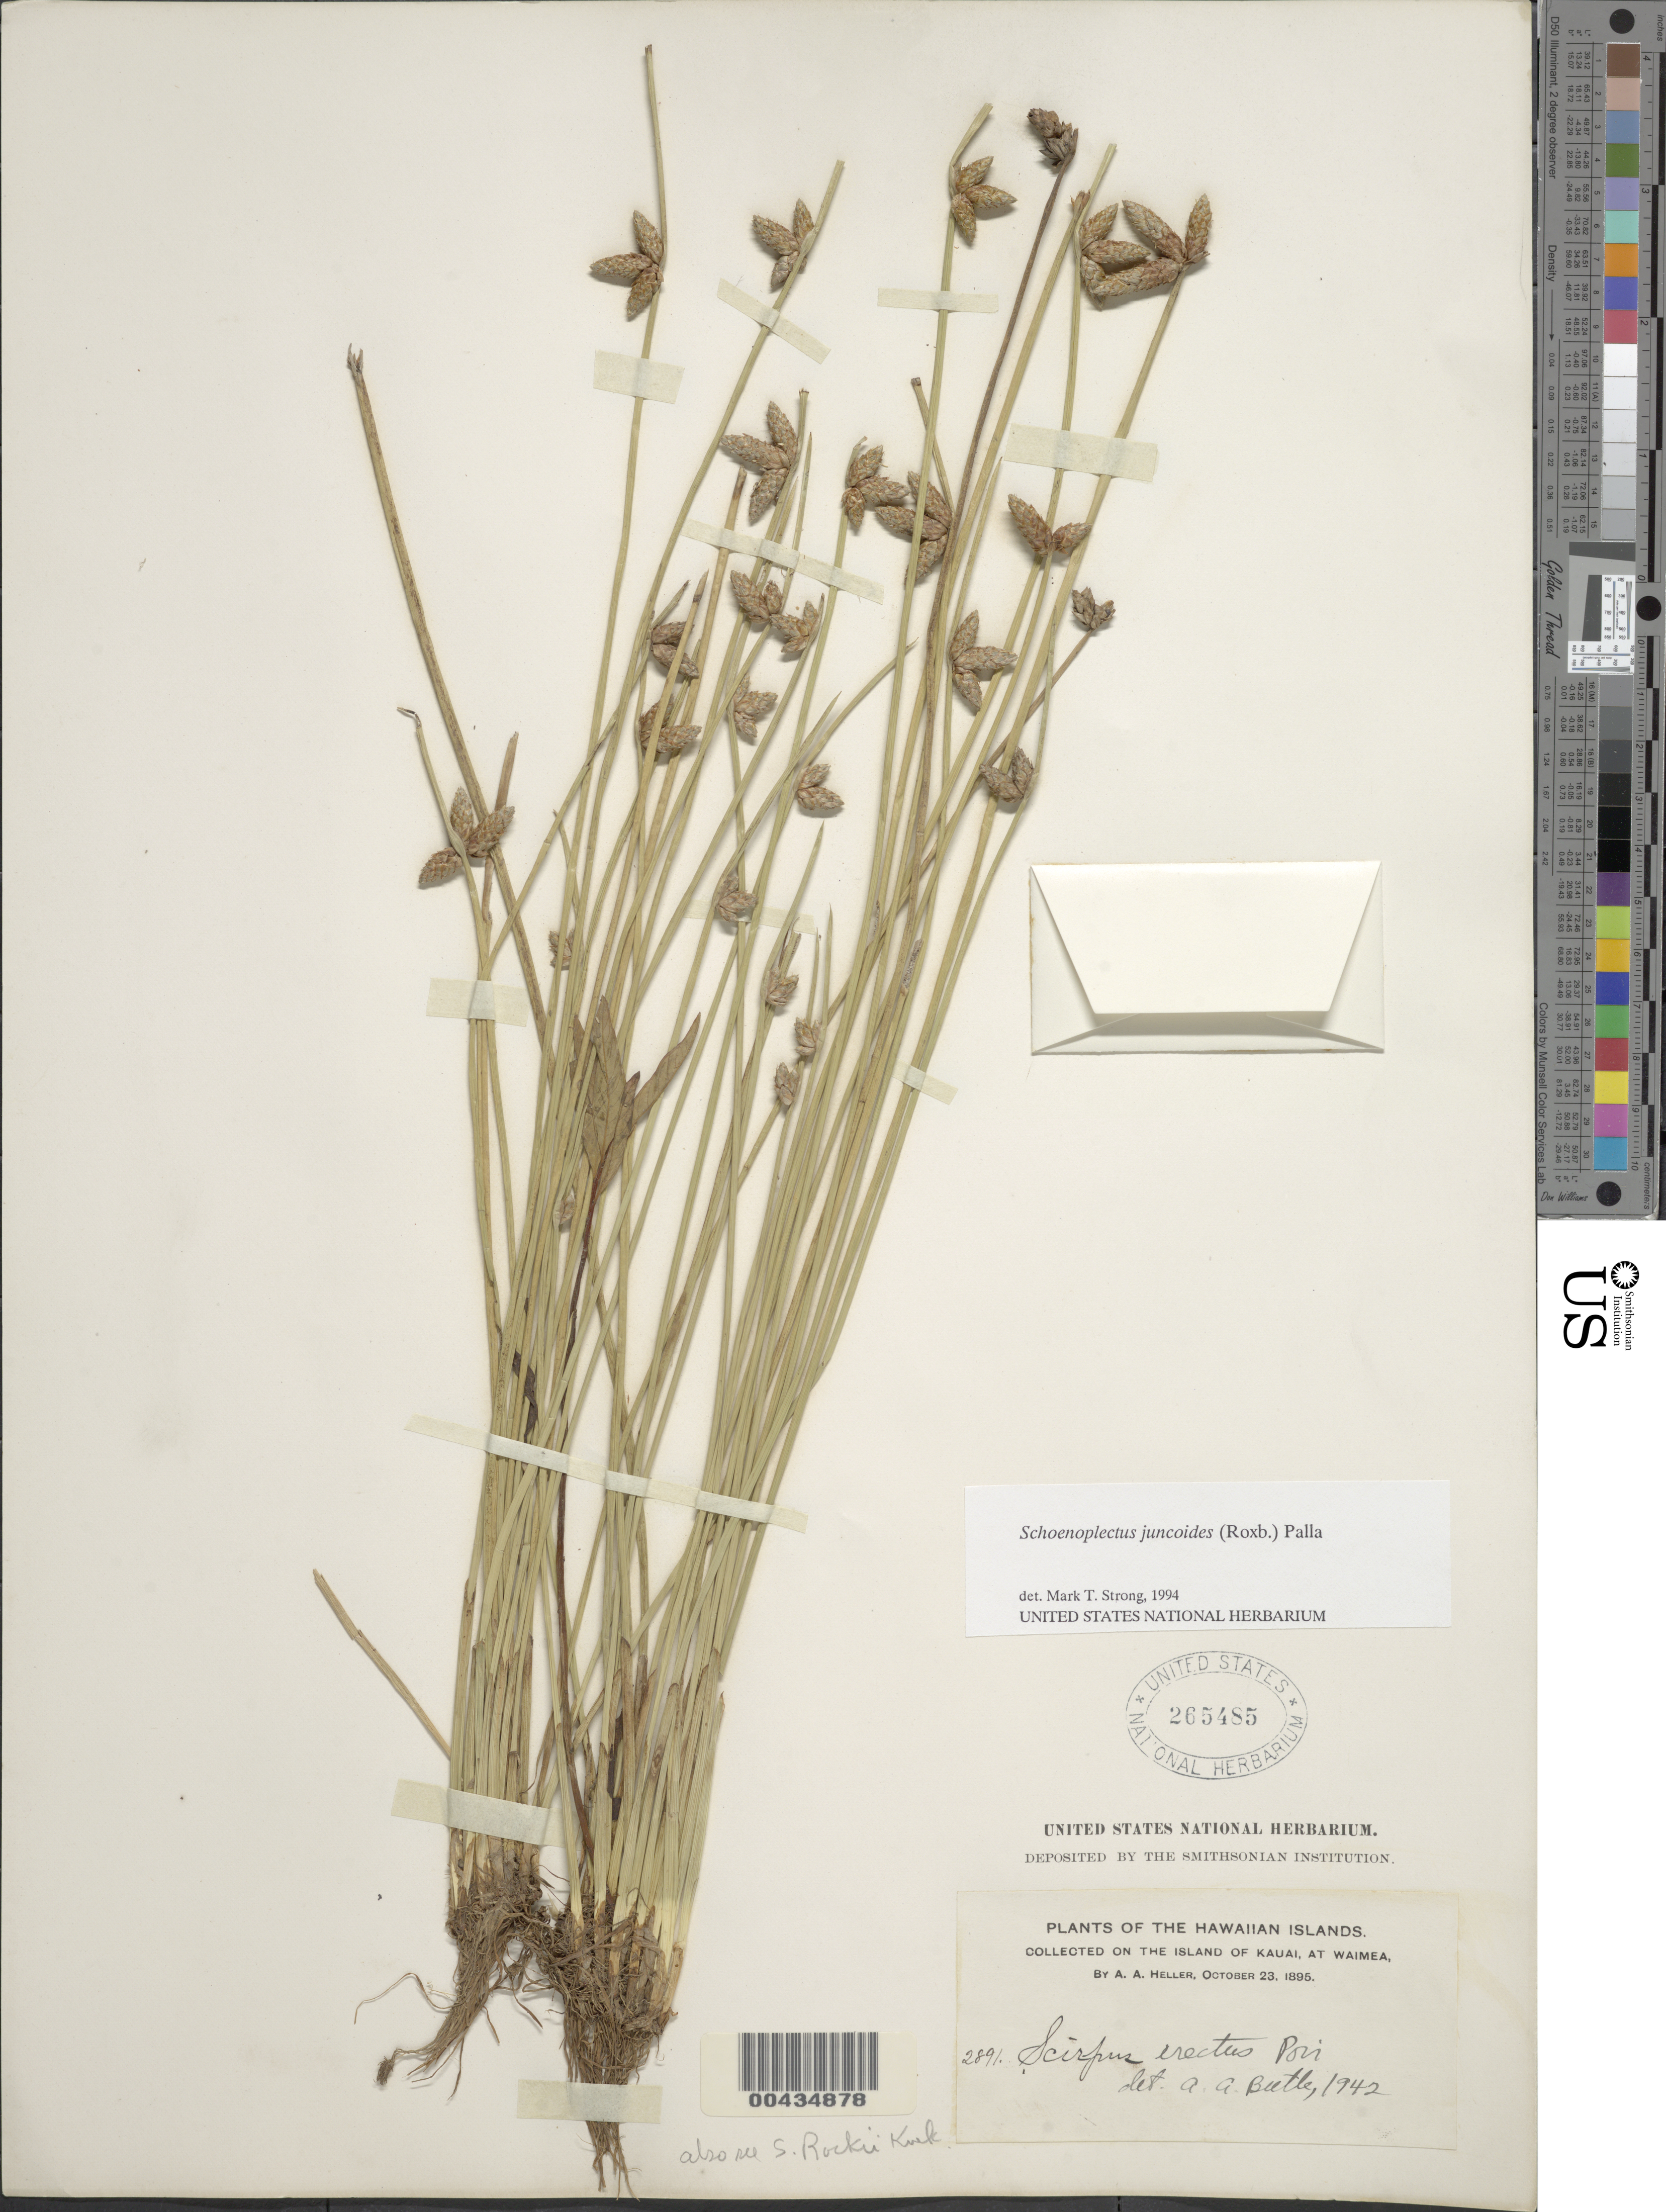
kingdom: Plantae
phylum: Tracheophyta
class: Liliopsida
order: Poales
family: Cyperaceae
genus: Schoenoplectiella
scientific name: Schoenoplectiella juncoides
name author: (Roxb.)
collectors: A. A. Heller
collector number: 2891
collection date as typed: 23 Oct 1895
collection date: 1895-10-23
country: United States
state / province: Hawaii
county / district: Kauai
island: Kaua'i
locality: Waimea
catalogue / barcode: US 265485